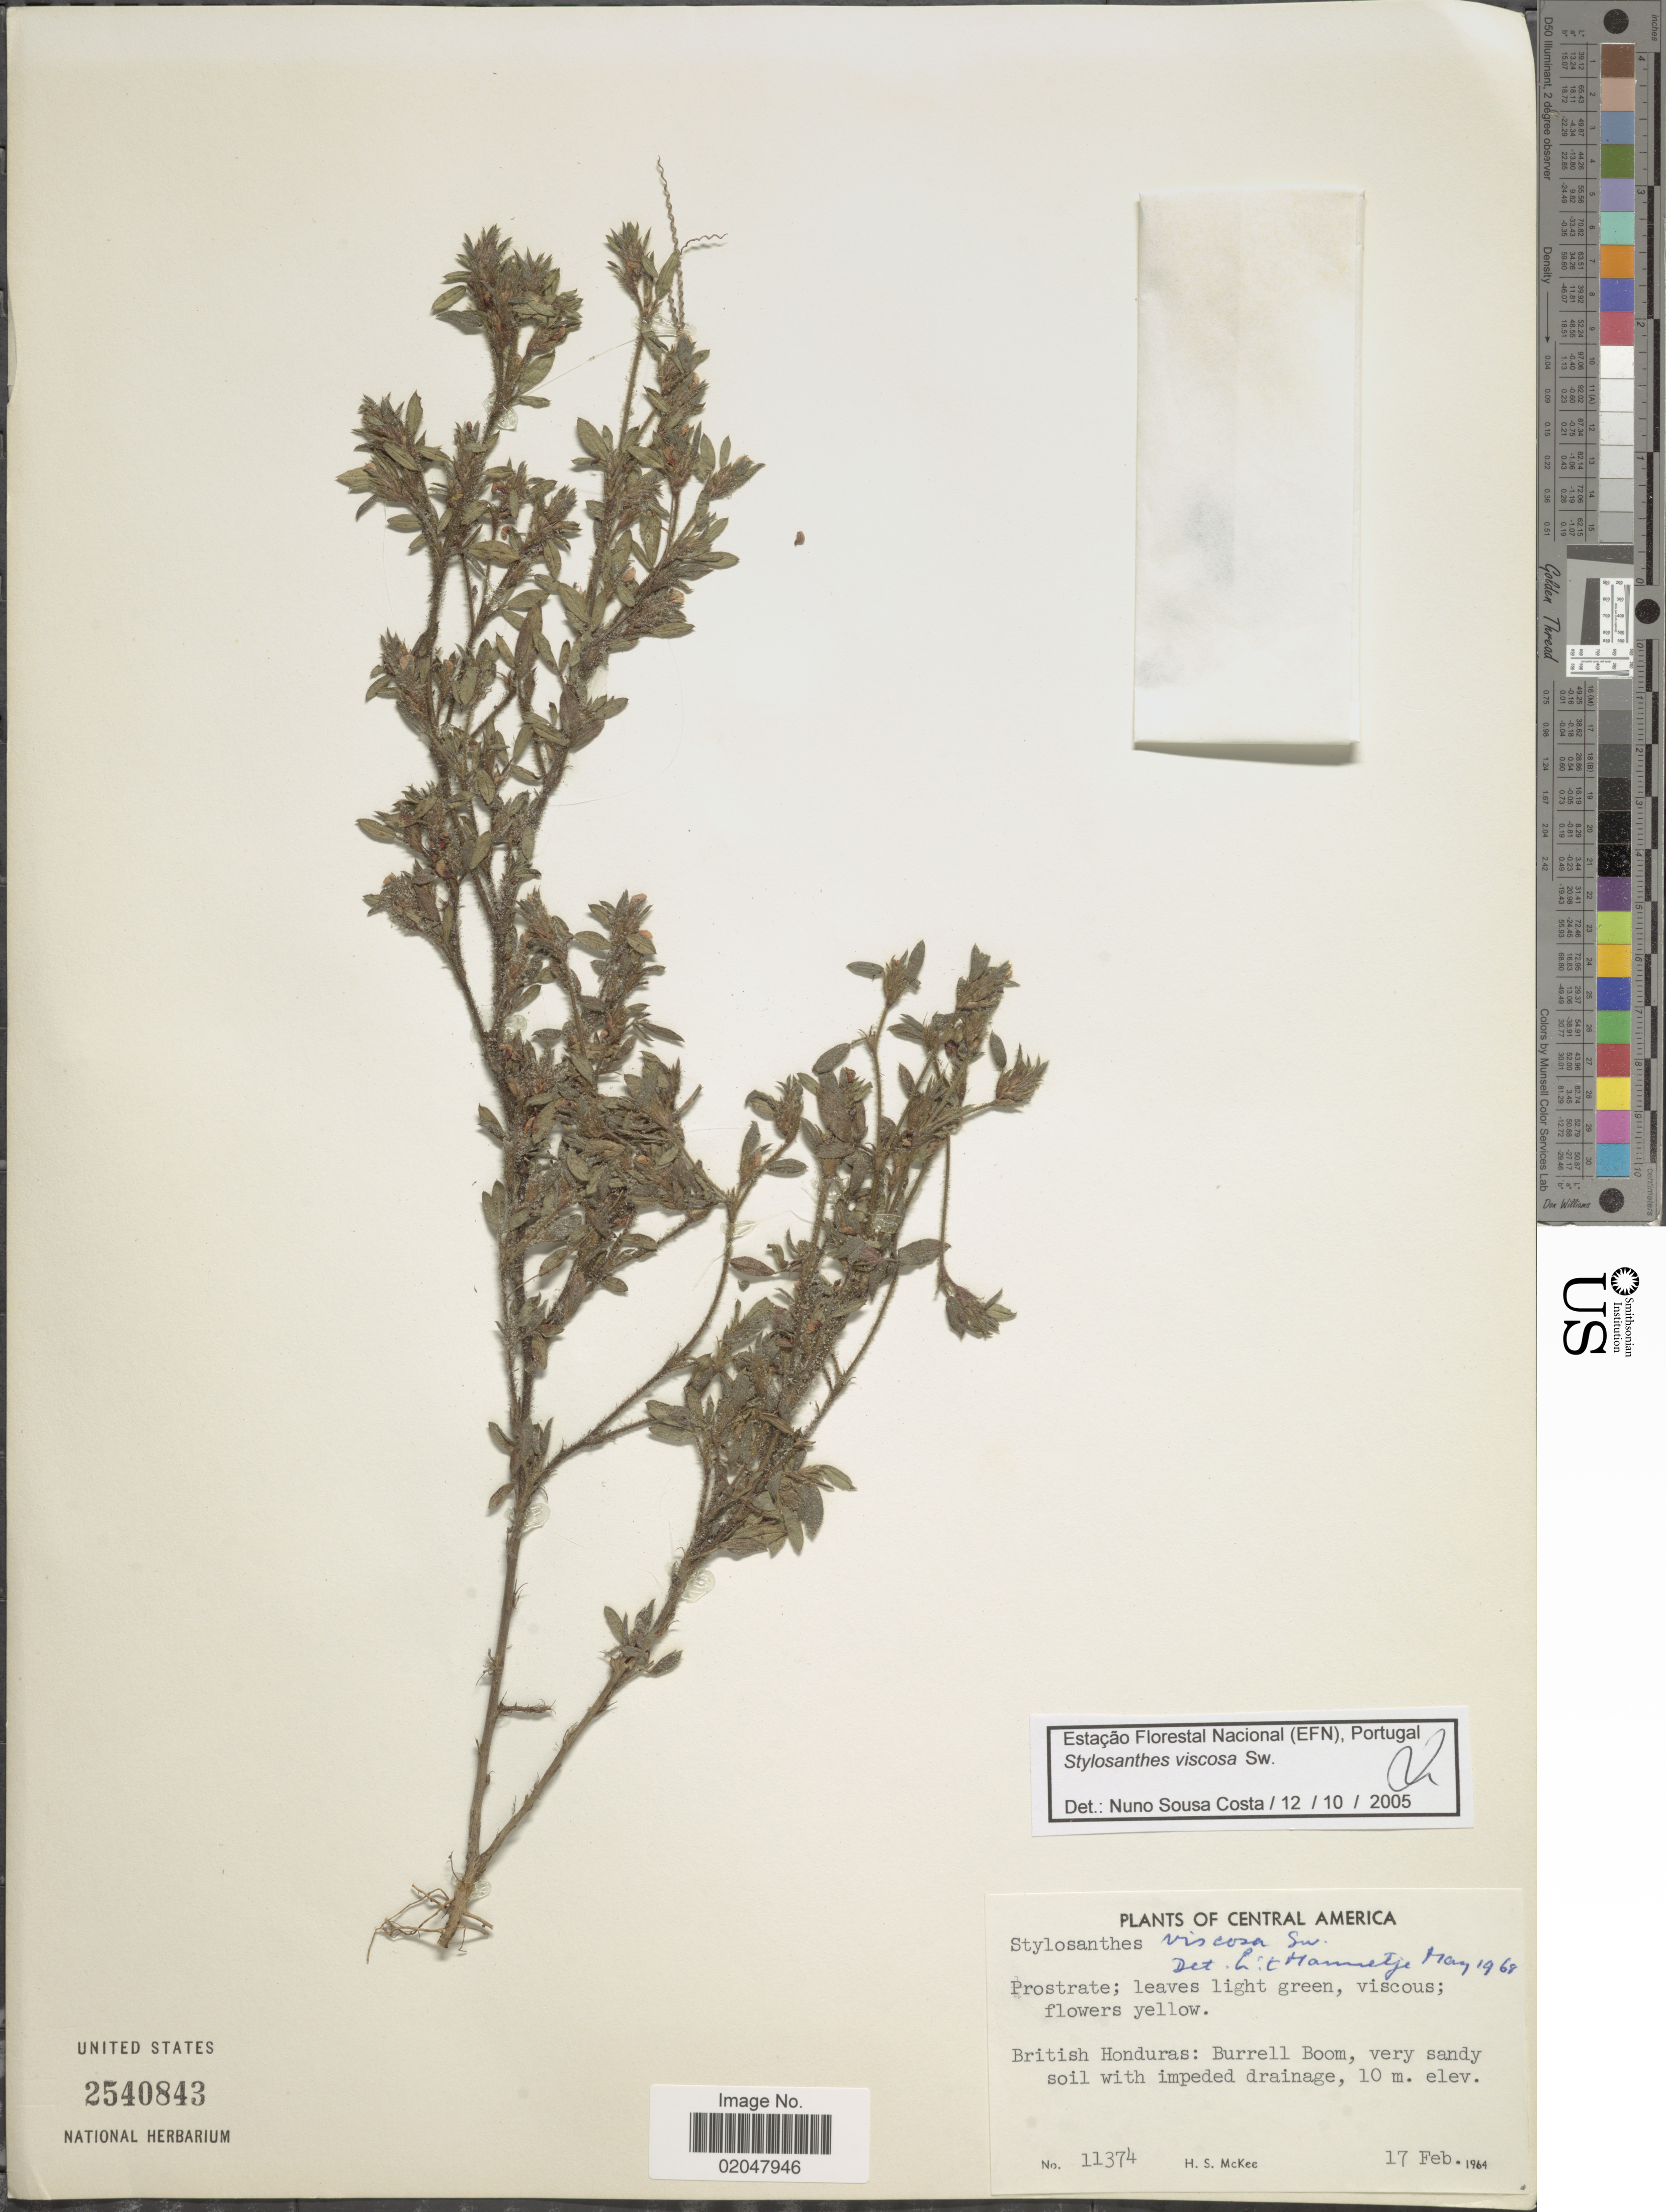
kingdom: Plantae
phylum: Tracheophyta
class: Magnoliopsida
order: Fabales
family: Fabaceae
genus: Stylosanthes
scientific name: Stylosanthes viscosa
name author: Sw.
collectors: H. S. McKee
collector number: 11374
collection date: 1964-02-17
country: Belize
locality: British Honduras, Burrell Boom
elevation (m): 10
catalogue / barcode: US 2540843